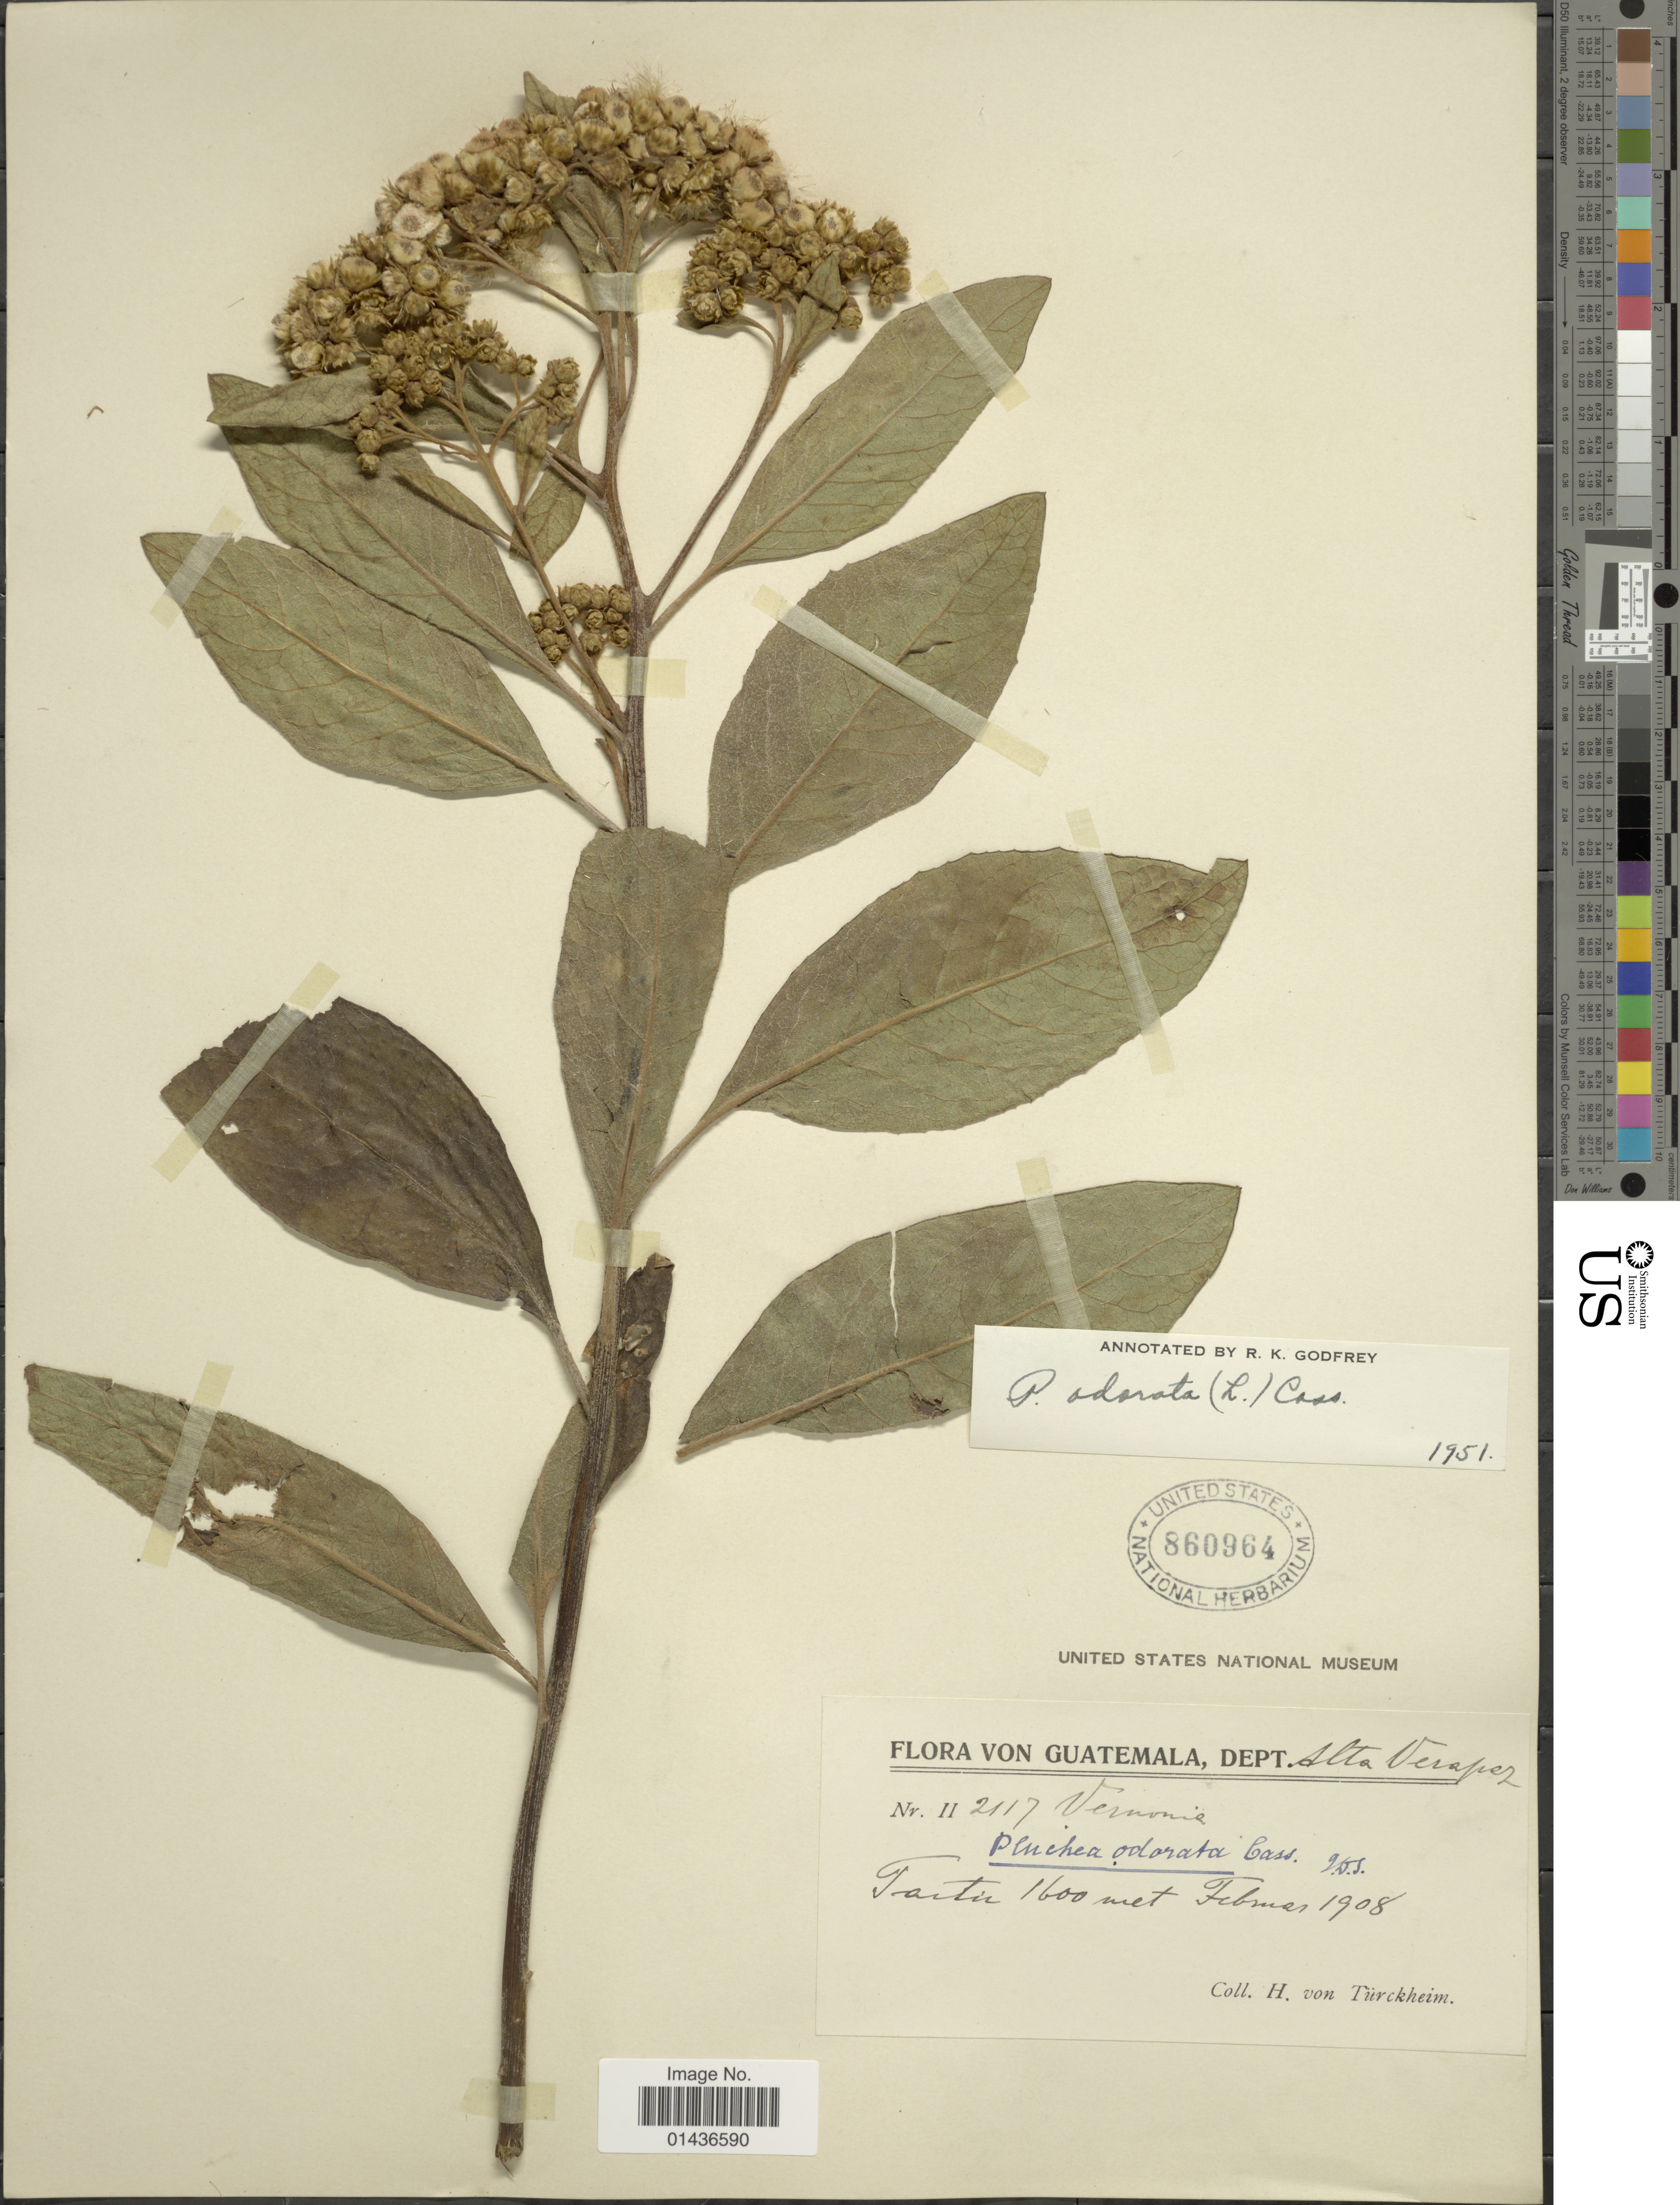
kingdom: Plantae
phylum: Tracheophyta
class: Magnoliopsida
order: Asterales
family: Asteraceae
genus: Pluchea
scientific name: Pluchea carolinensis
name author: (Jacq.) D. Don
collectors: H. von Türckheim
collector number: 2/2117*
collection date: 1908-02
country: Guatemala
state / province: Alta Verapaz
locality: Tactic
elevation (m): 1600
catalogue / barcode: US 860964